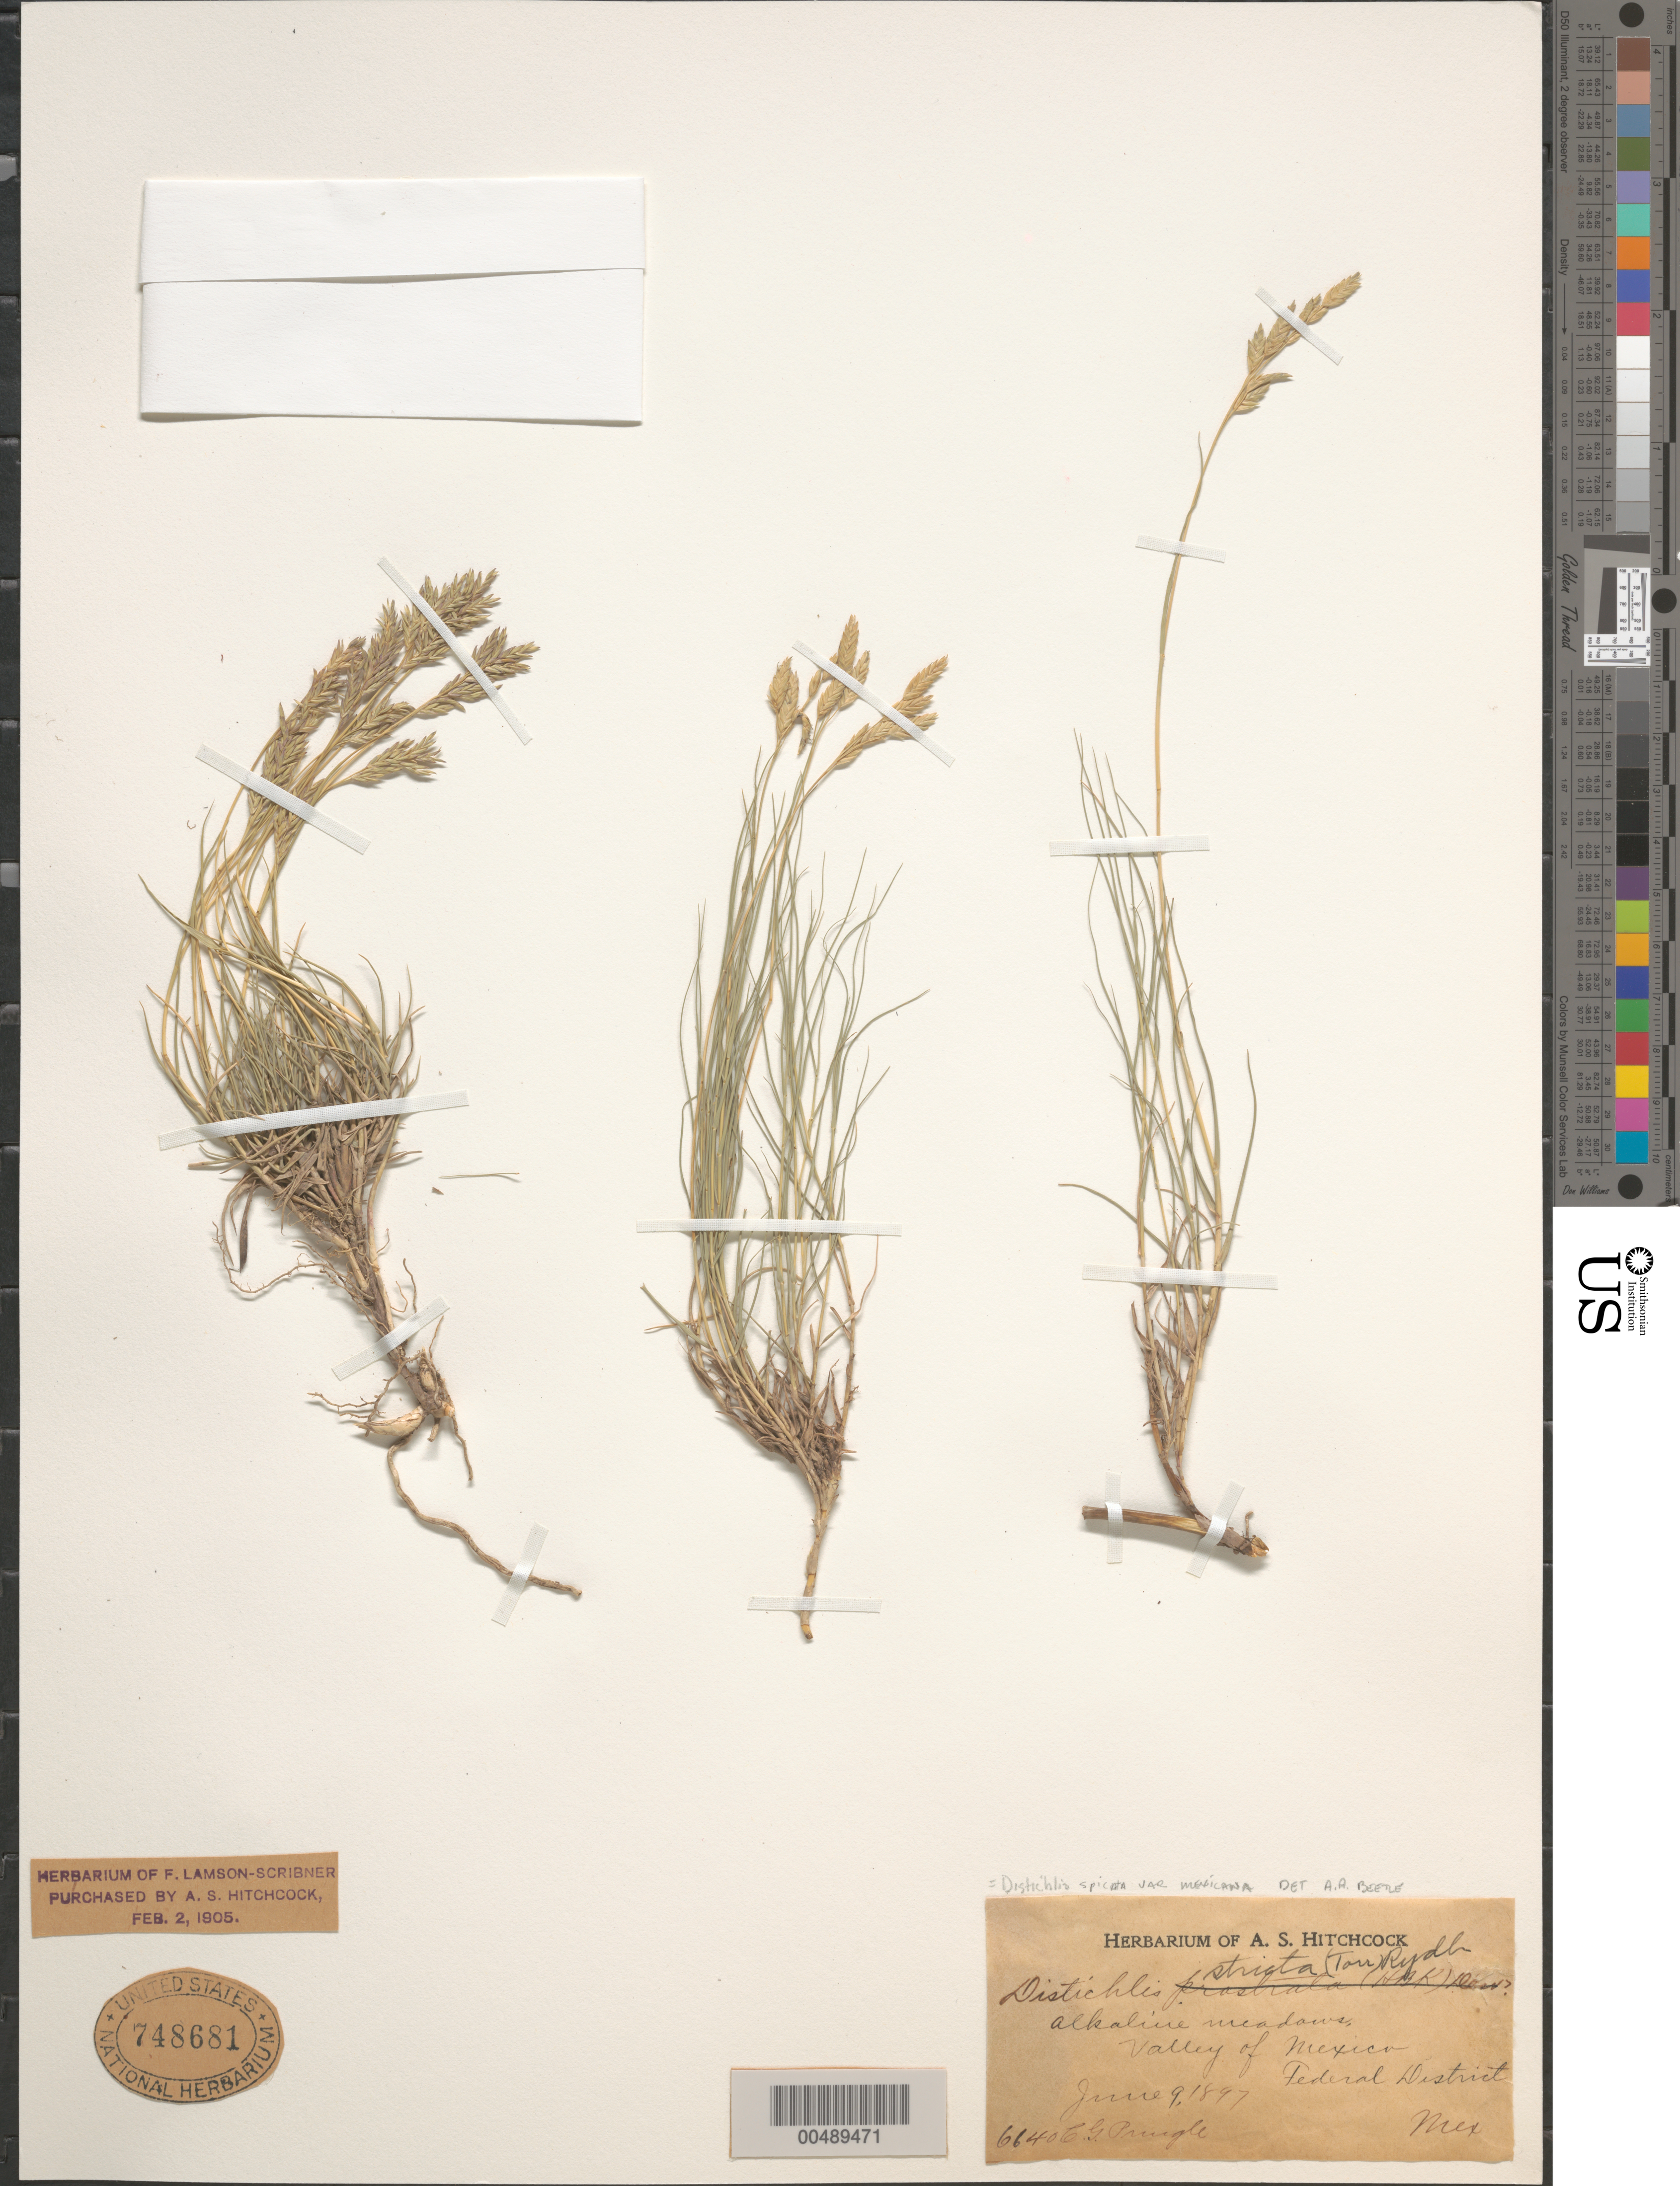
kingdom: Plantae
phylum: Tracheophyta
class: Liliopsida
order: Poales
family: Poaceae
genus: Distichlis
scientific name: Distichlis spicata var. mexicana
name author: Beetle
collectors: C. G. Pringle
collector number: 6640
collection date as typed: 9 Jun 1897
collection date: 1897-06-09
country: Mexico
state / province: Distrito Federal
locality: Valley of Mexico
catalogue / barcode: US 748681